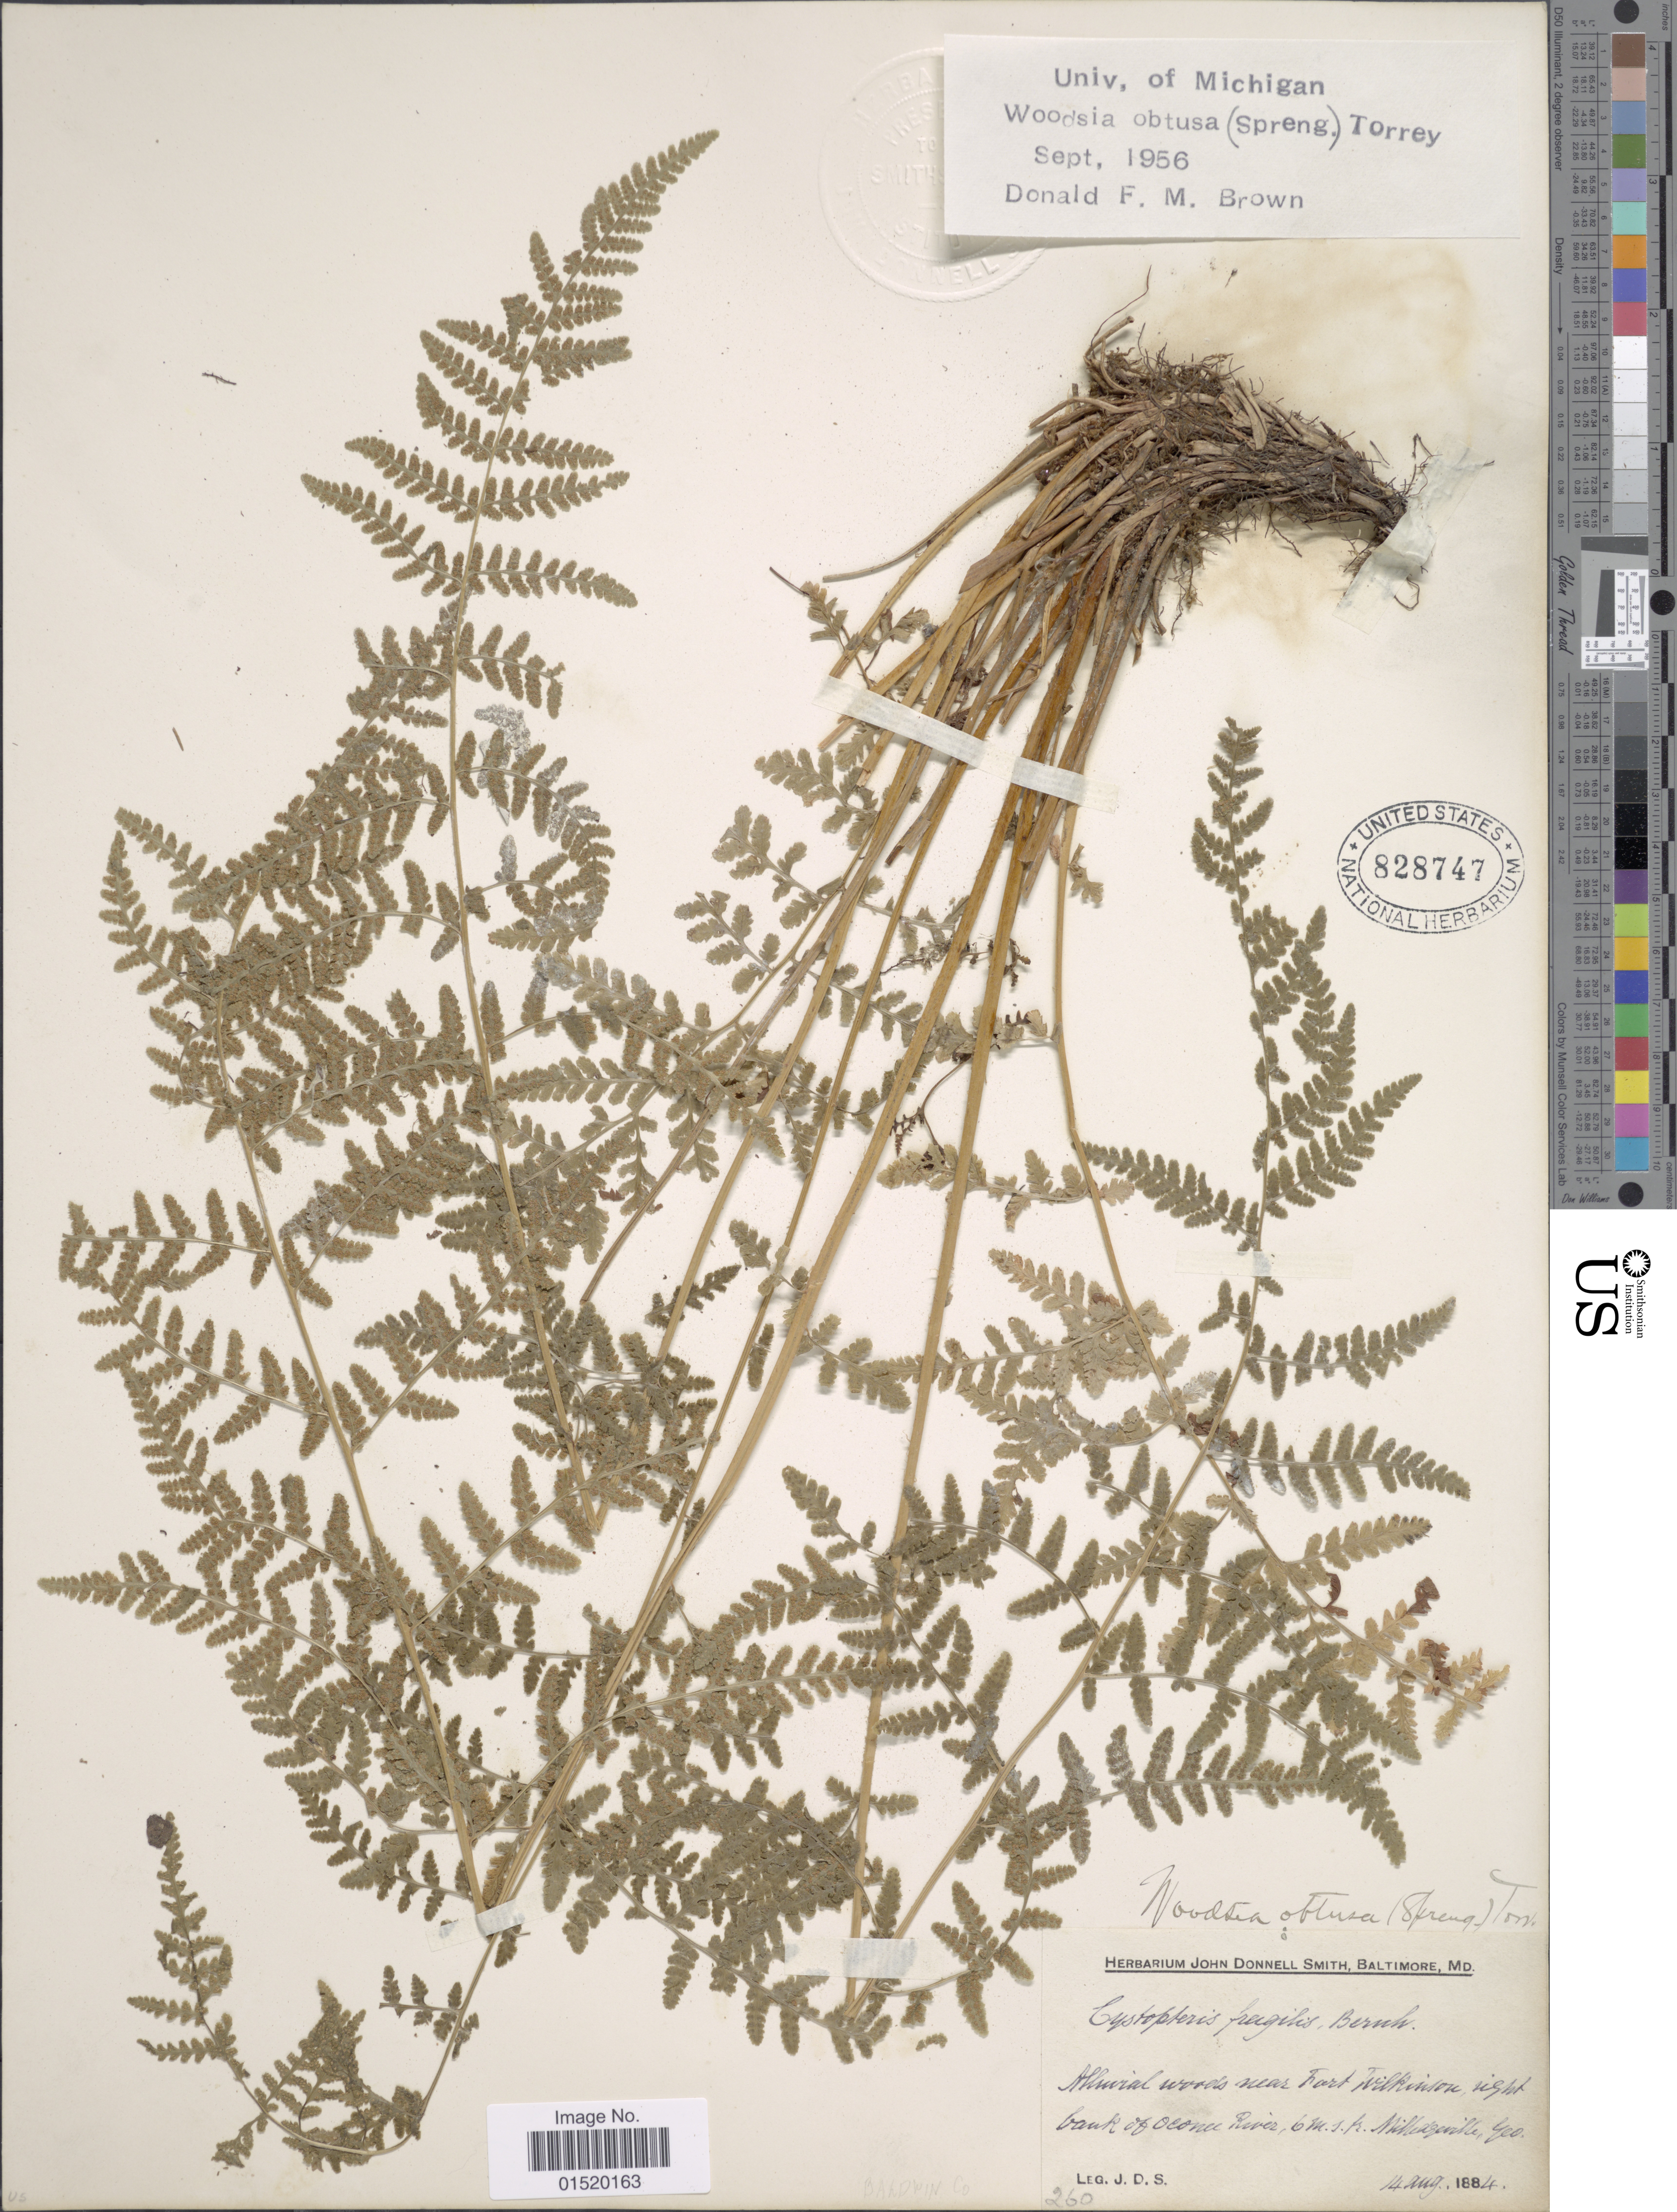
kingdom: Plantae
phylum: Tracheophyta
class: Polypodiopsida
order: Polypodiales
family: Woodsiaceae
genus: Woodsia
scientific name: Woodsia obtusa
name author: (Spreng.) Torr.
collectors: J. Donnell Smith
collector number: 260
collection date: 1884-08-14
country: United States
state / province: Georgia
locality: Alluvial woods near Fort Wilkinson, right bank of Oconee River, 6 m. s. fr. Milledgeville.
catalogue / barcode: US 828747